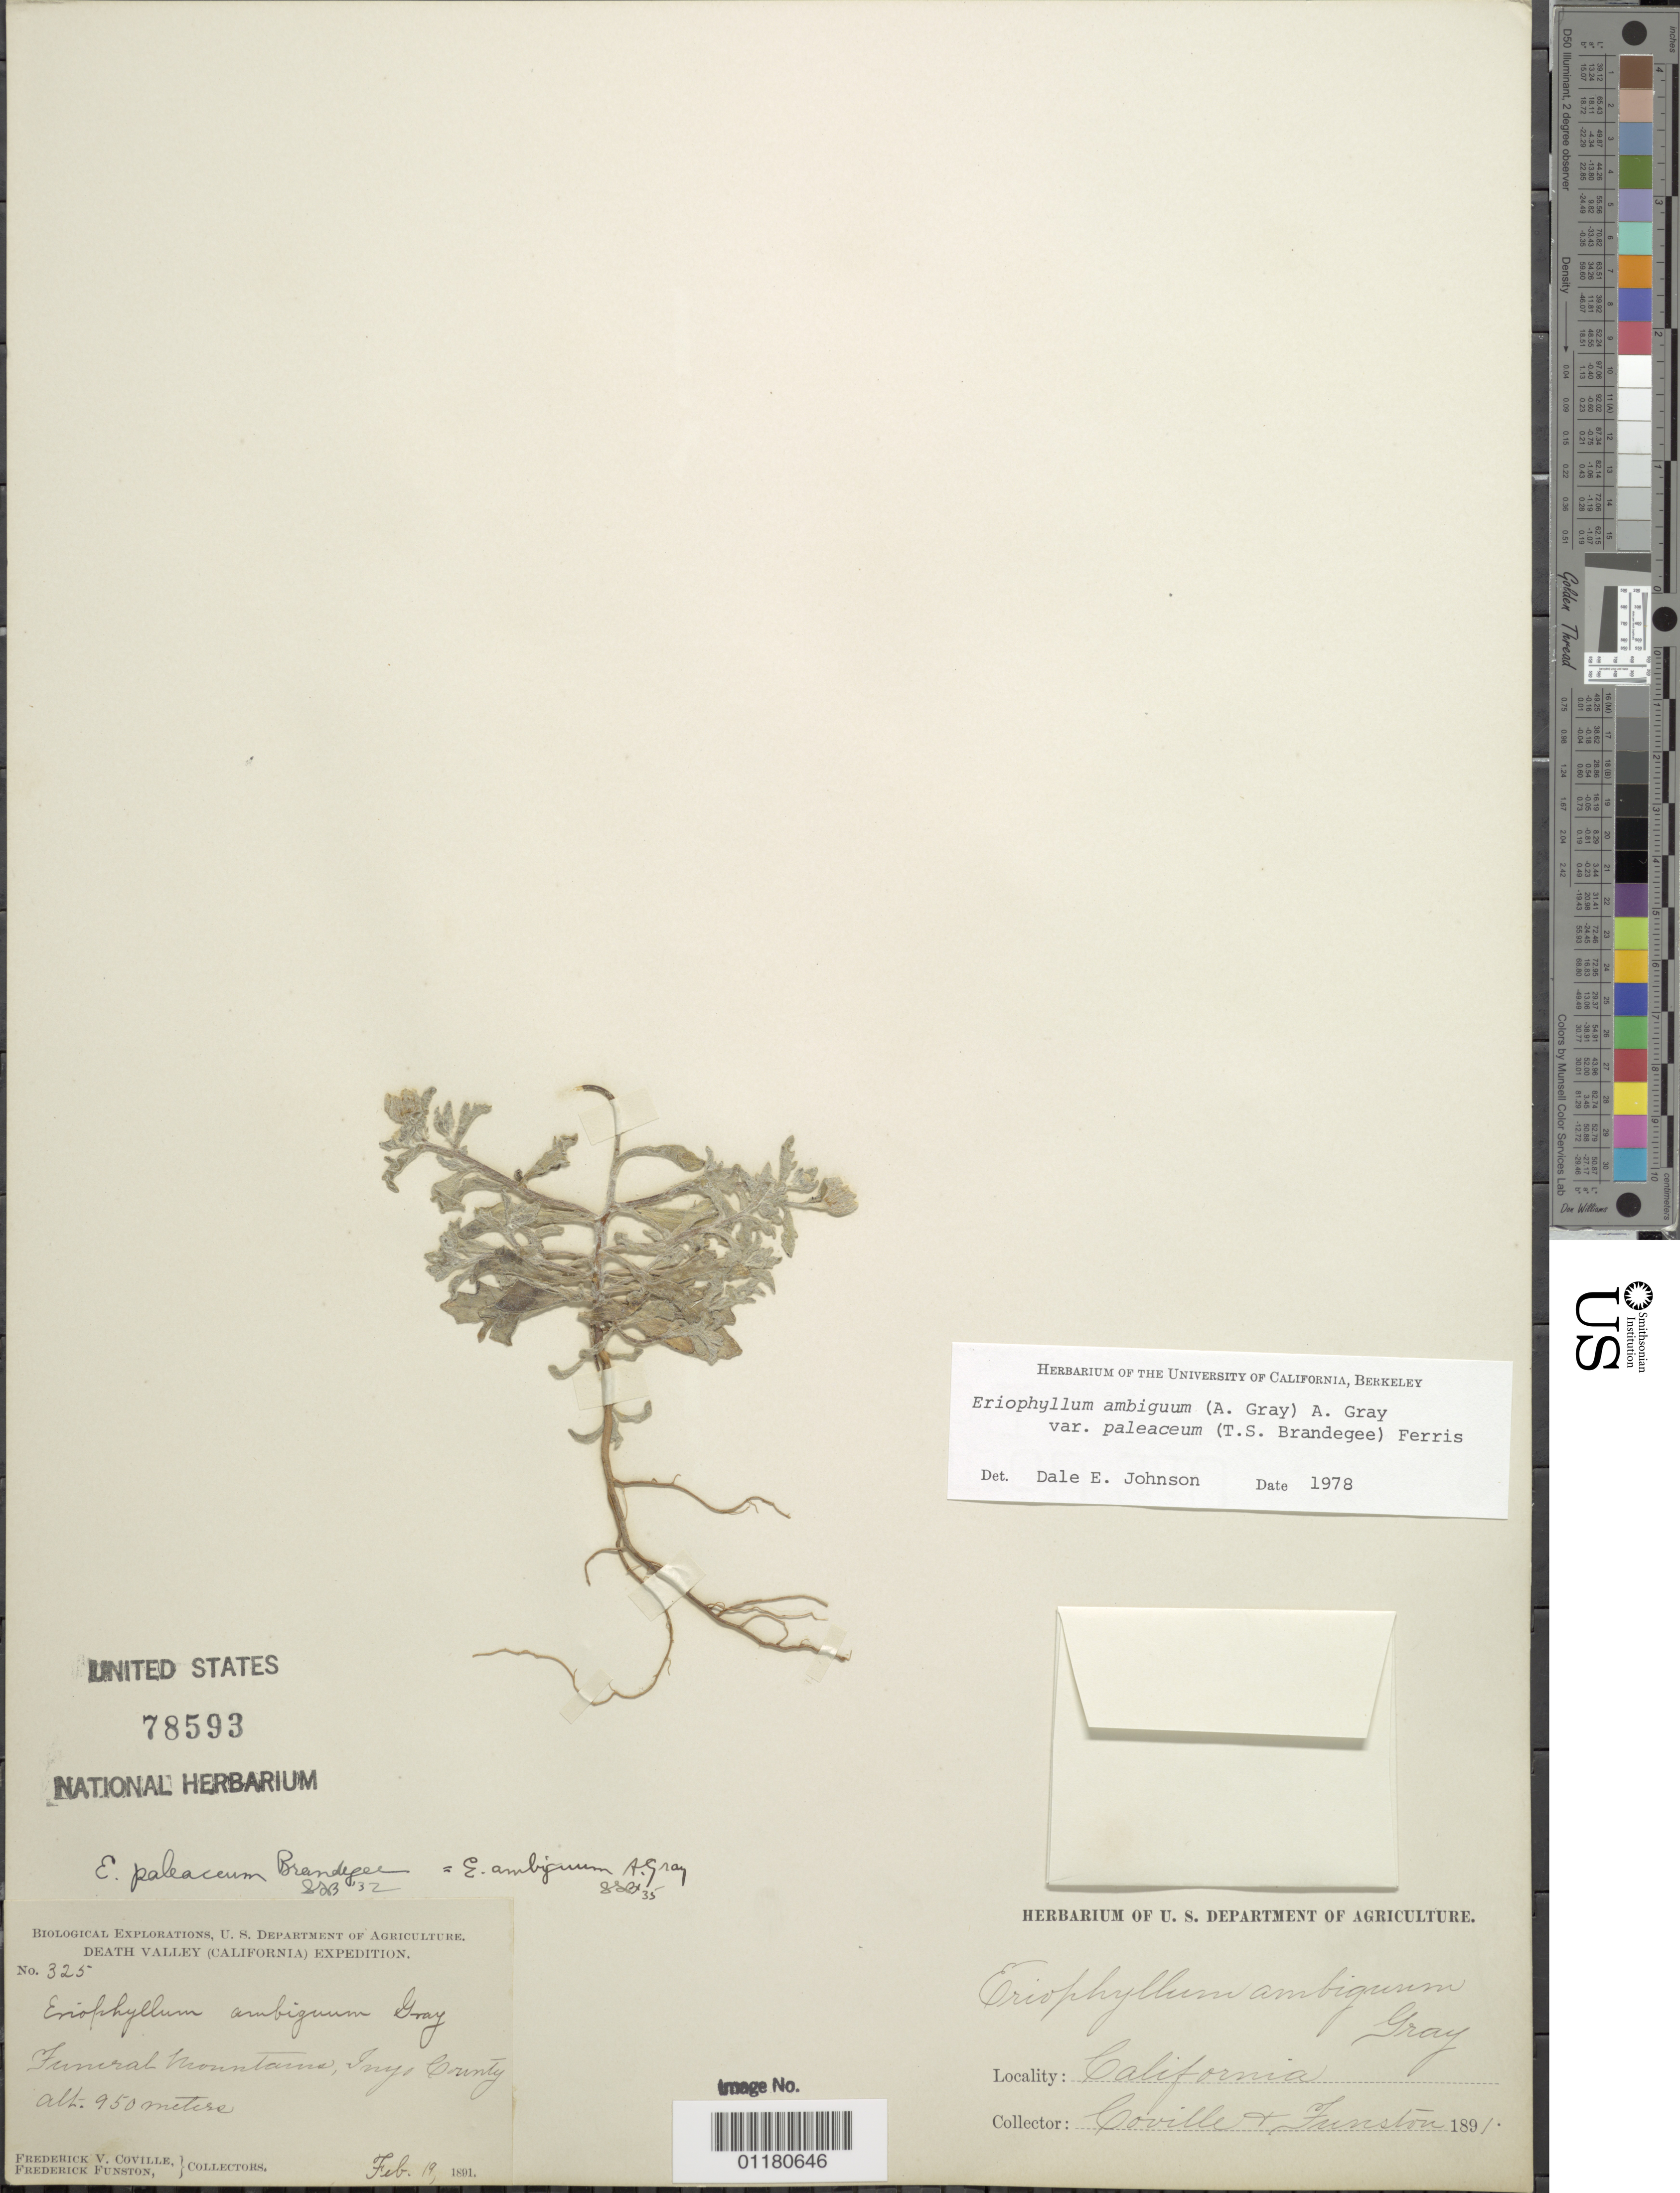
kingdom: Plantae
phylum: Tracheophyta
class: Magnoliopsida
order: Asterales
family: Asteraceae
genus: Eriophyllum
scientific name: Eriophyllum ambiguum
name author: (A. Gray) A. Gray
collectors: F. V. Coville & F. Funston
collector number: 325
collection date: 1891-02-19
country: United States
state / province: California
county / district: Inyo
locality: Funeral Mountains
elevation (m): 950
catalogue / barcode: US 78593